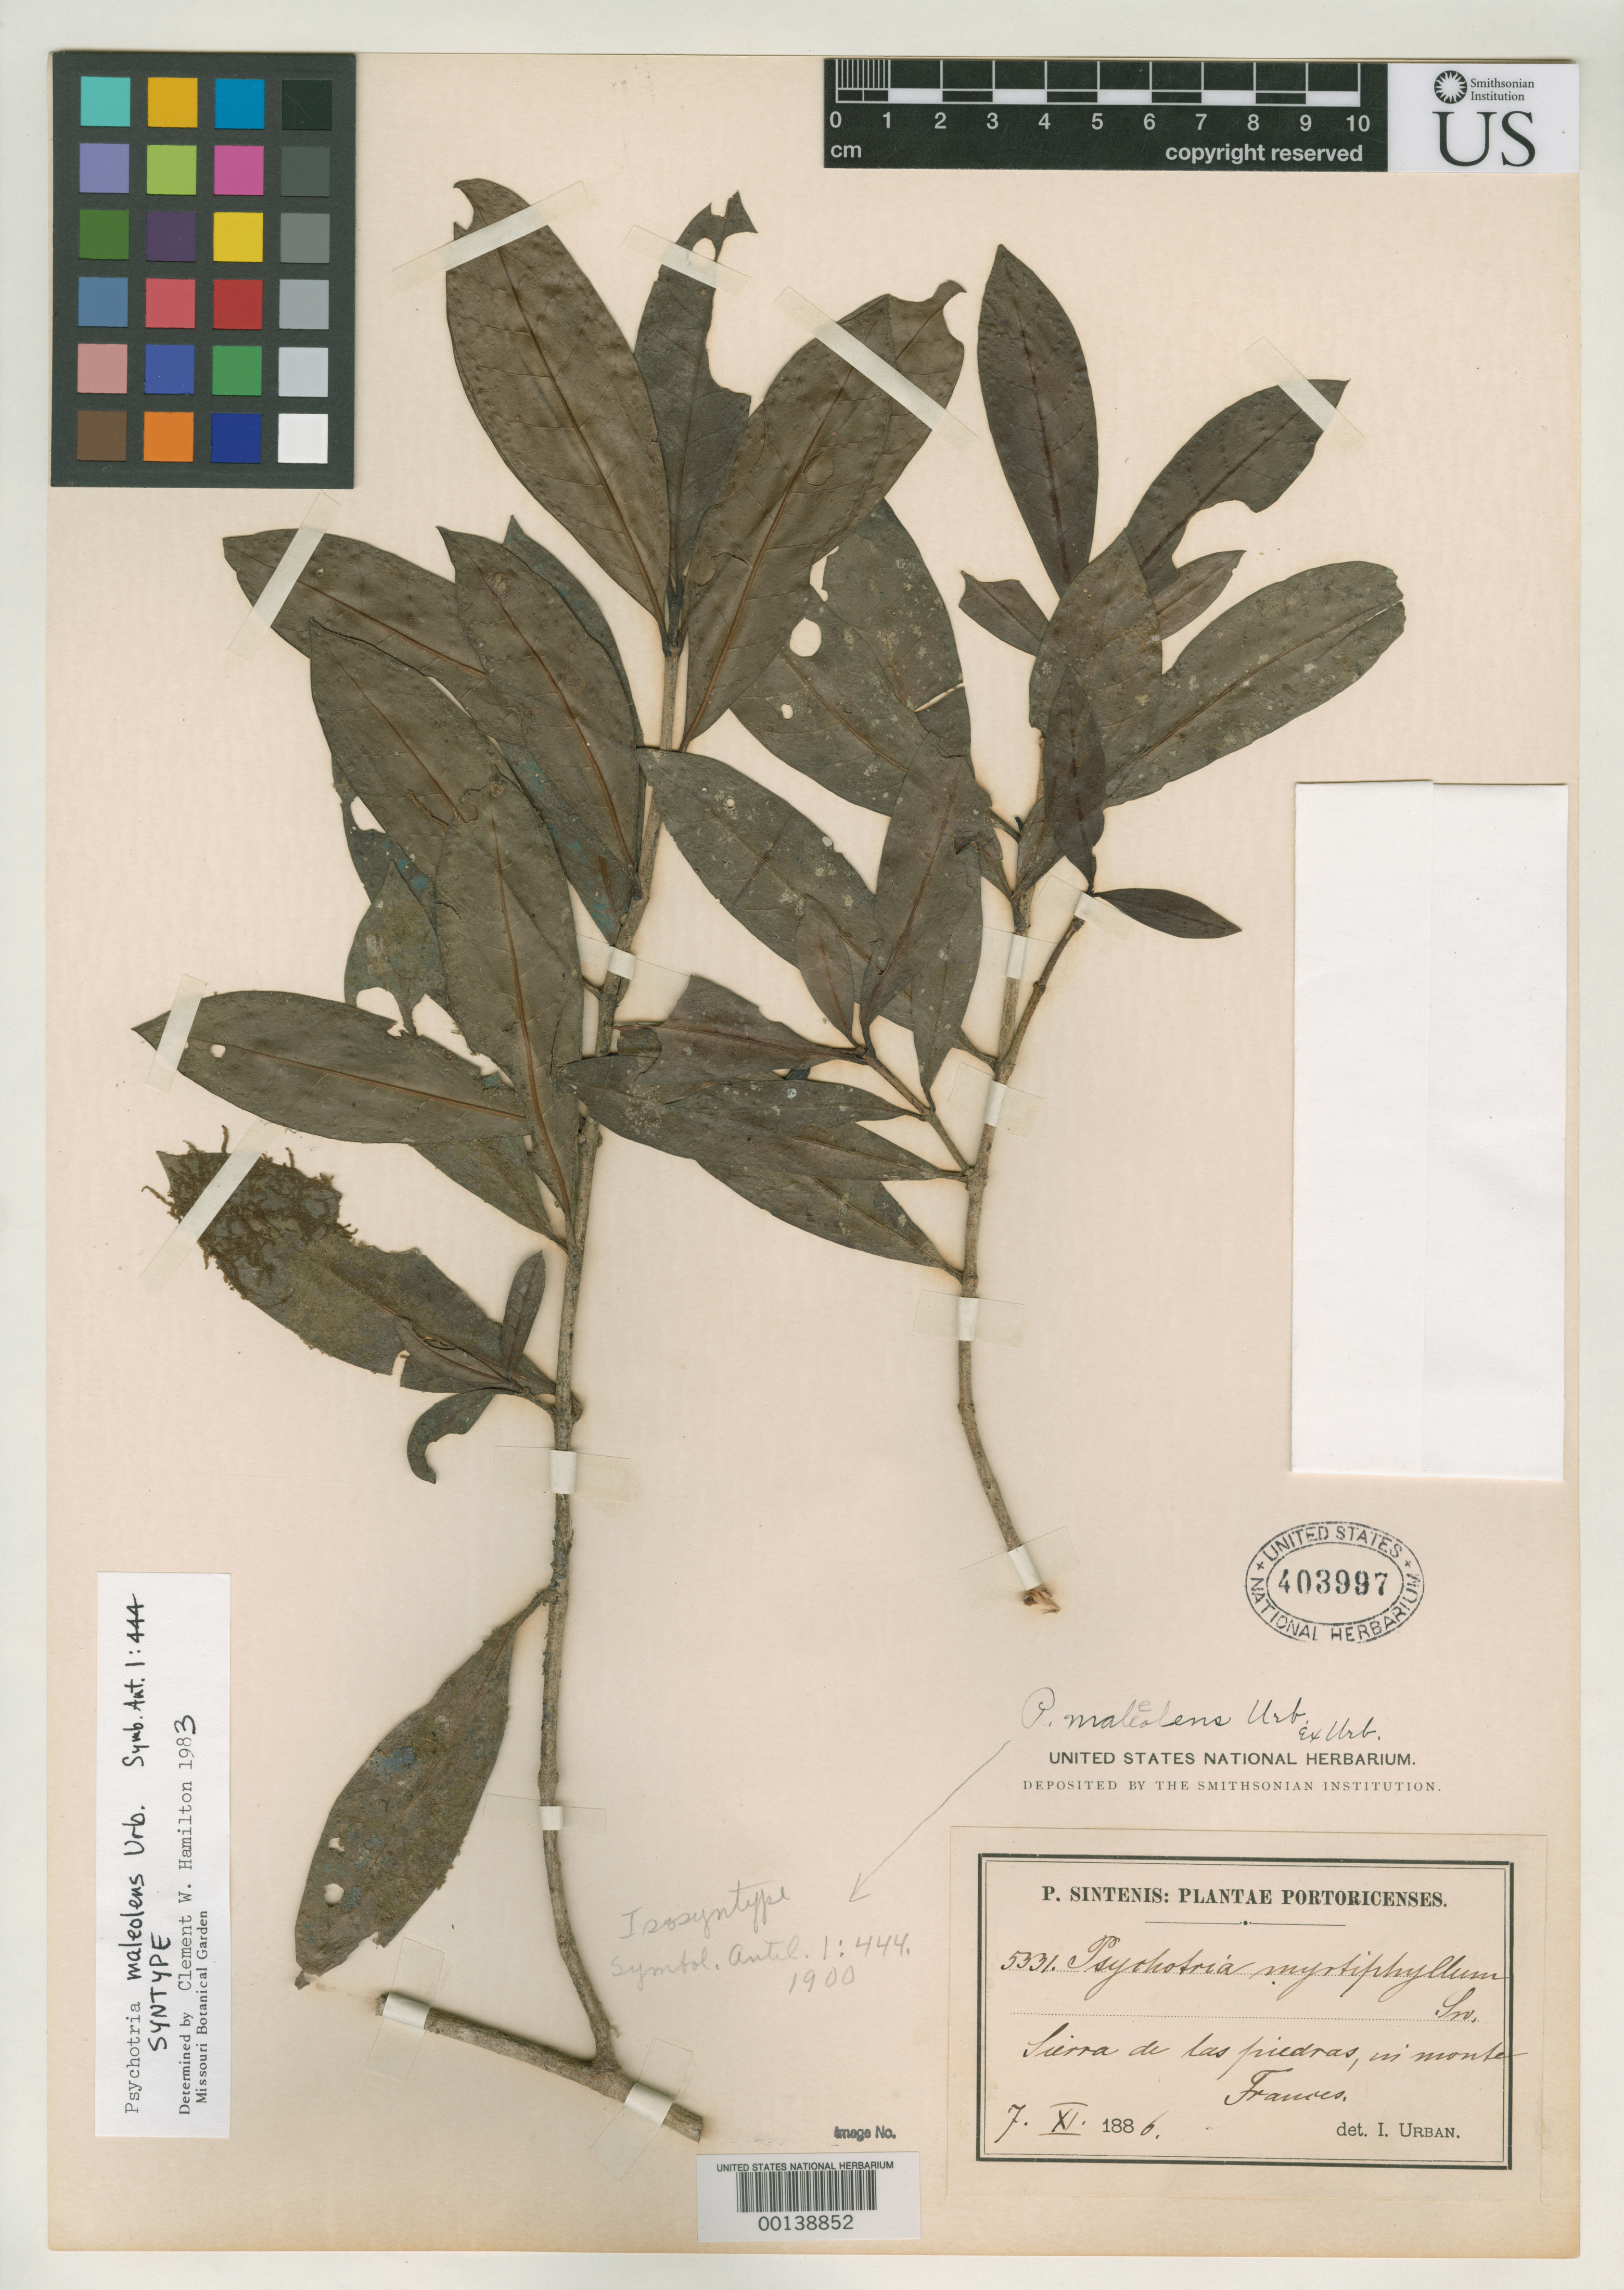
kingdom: Plantae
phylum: Tracheophyta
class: Magnoliopsida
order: Gentianales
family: Rubiaceae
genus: Psychotria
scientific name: Psychotria maleolens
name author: Urb.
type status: Isosyntype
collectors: P. Sintenis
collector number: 5331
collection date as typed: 07 Nov 1886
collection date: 1886-11-07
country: Puerto Rico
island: Greater Antilles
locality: Sierra de las Piedras, Monte Frances.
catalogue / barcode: US 403997